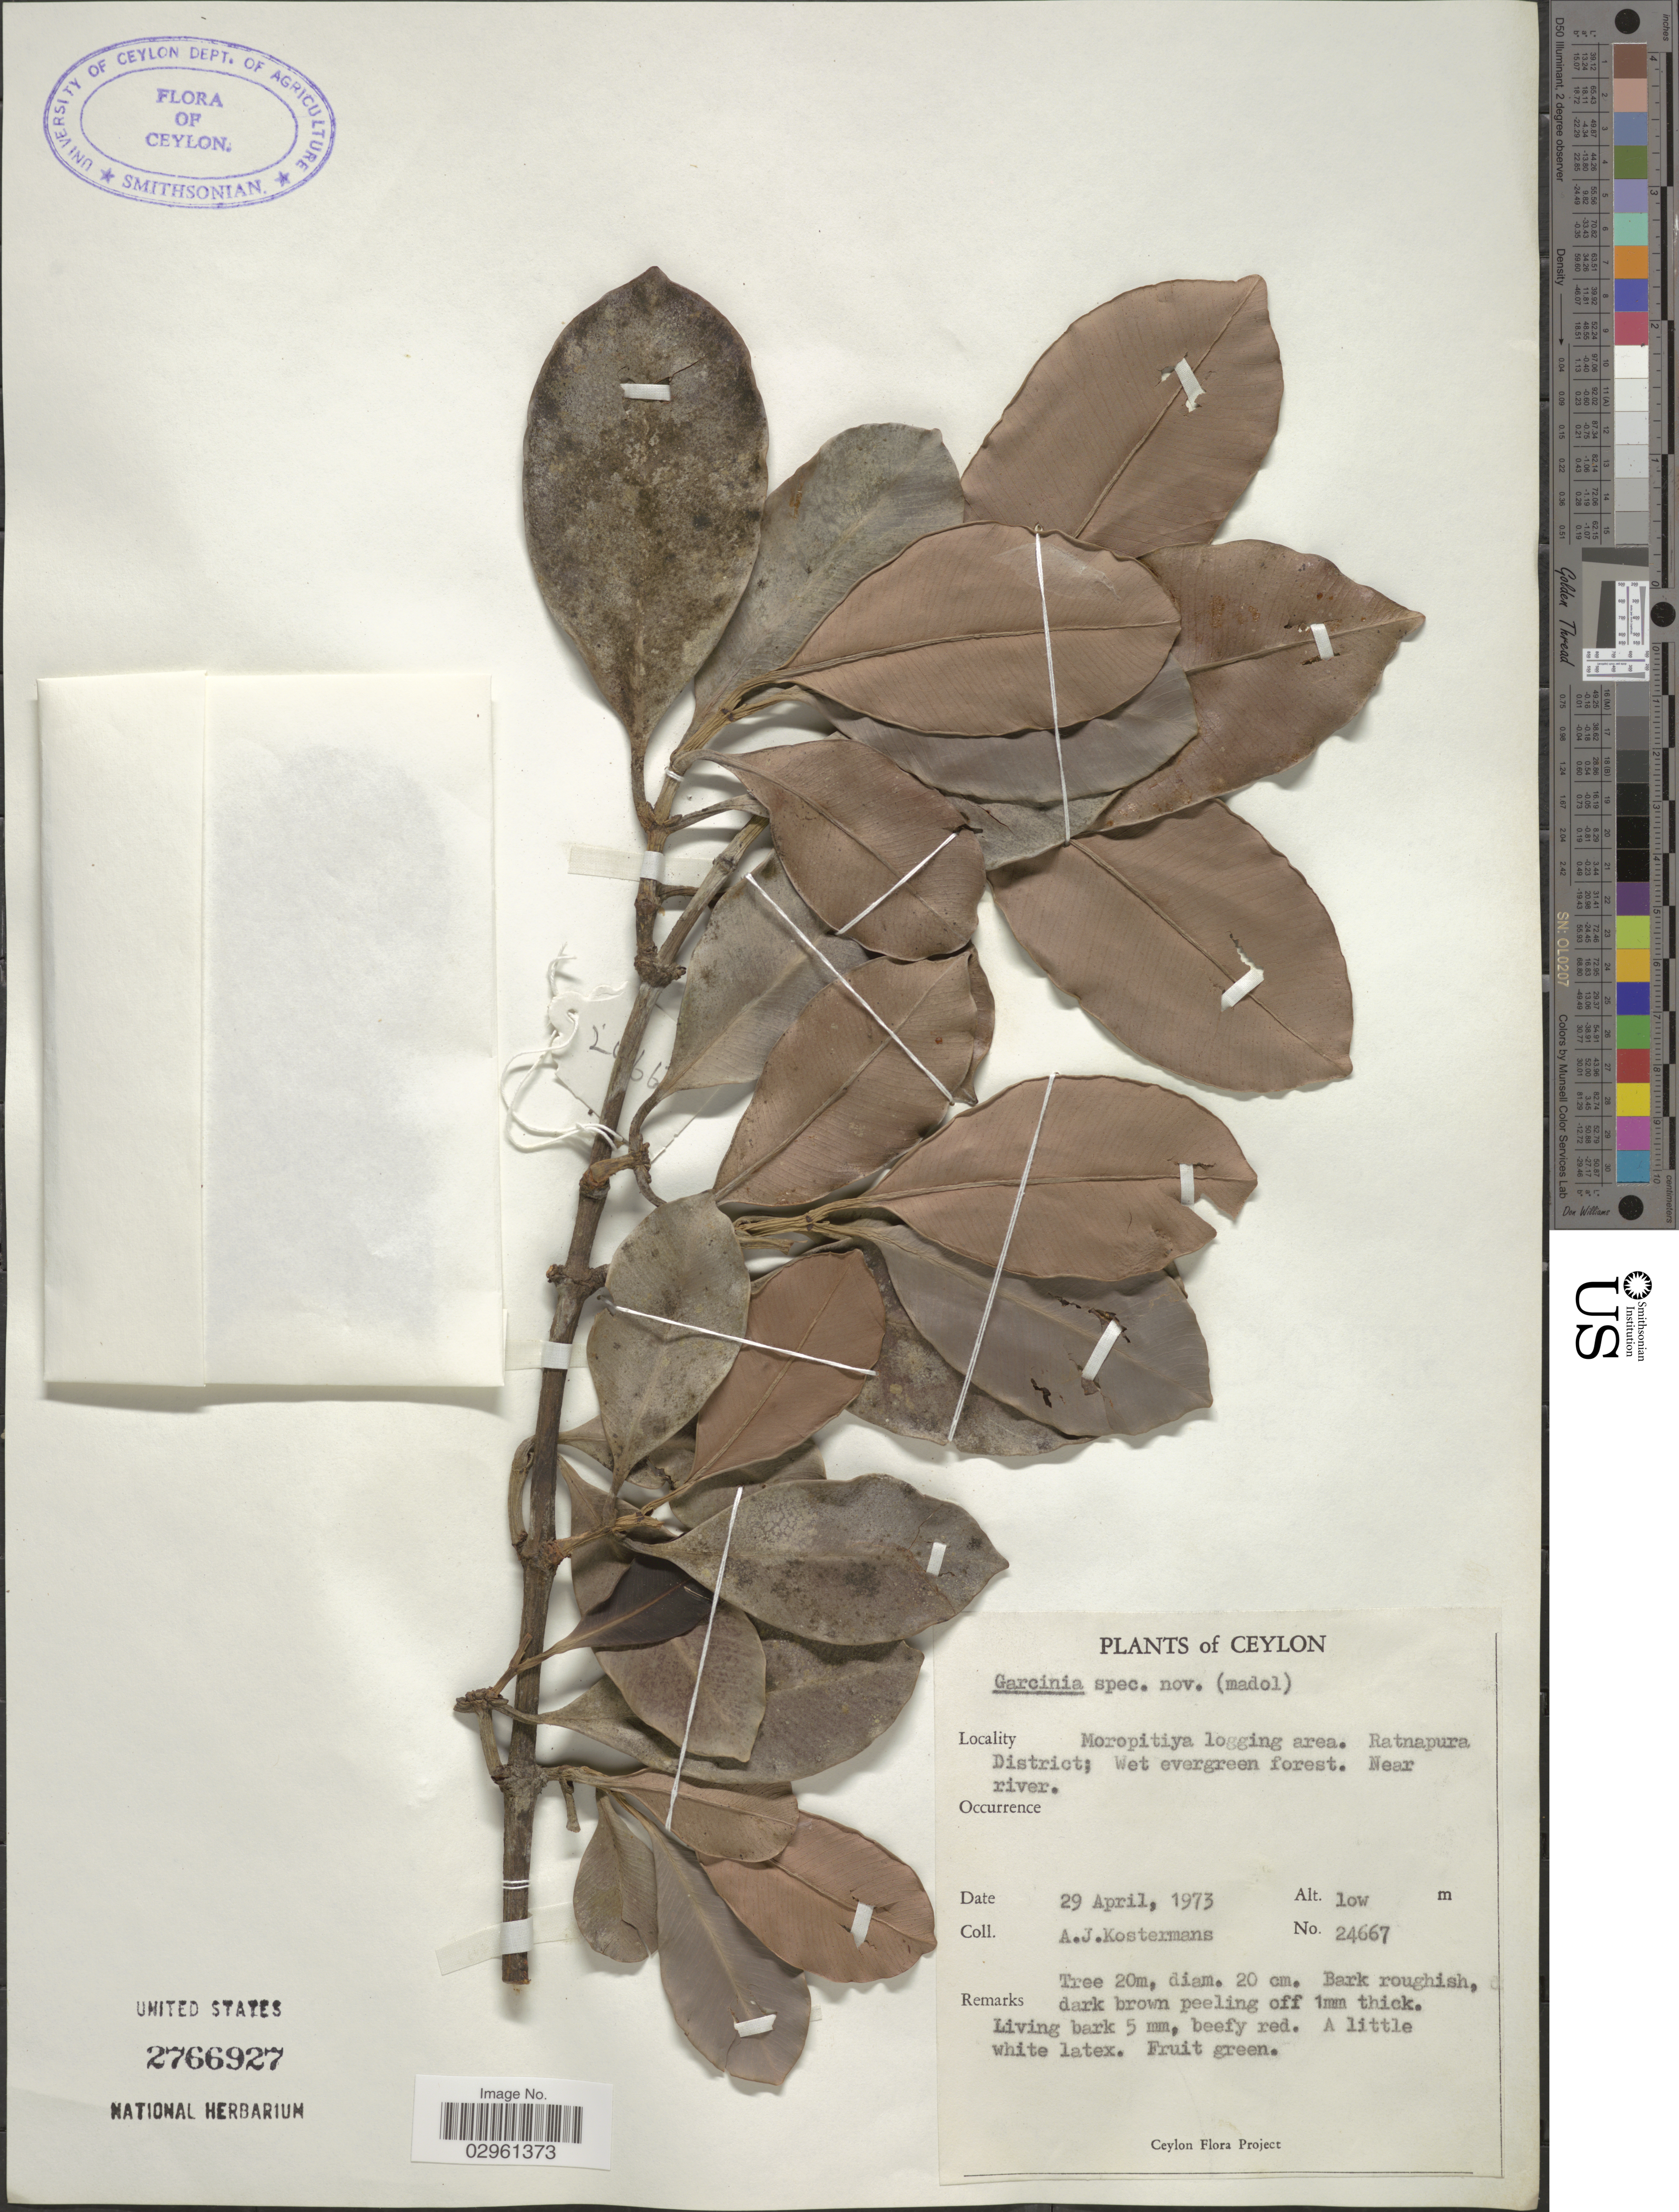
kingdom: Plantae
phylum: Tracheophyta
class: Magnoliopsida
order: Malpighiales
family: Clusiaceae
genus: Garcinia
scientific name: Garcinia sp.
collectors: A. J. G. Kostermans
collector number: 24667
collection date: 1973-04-29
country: Sri Lanka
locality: Ceylon. Moropitiya logging area. Ratnapura District. Near river.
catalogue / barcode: US 2766927